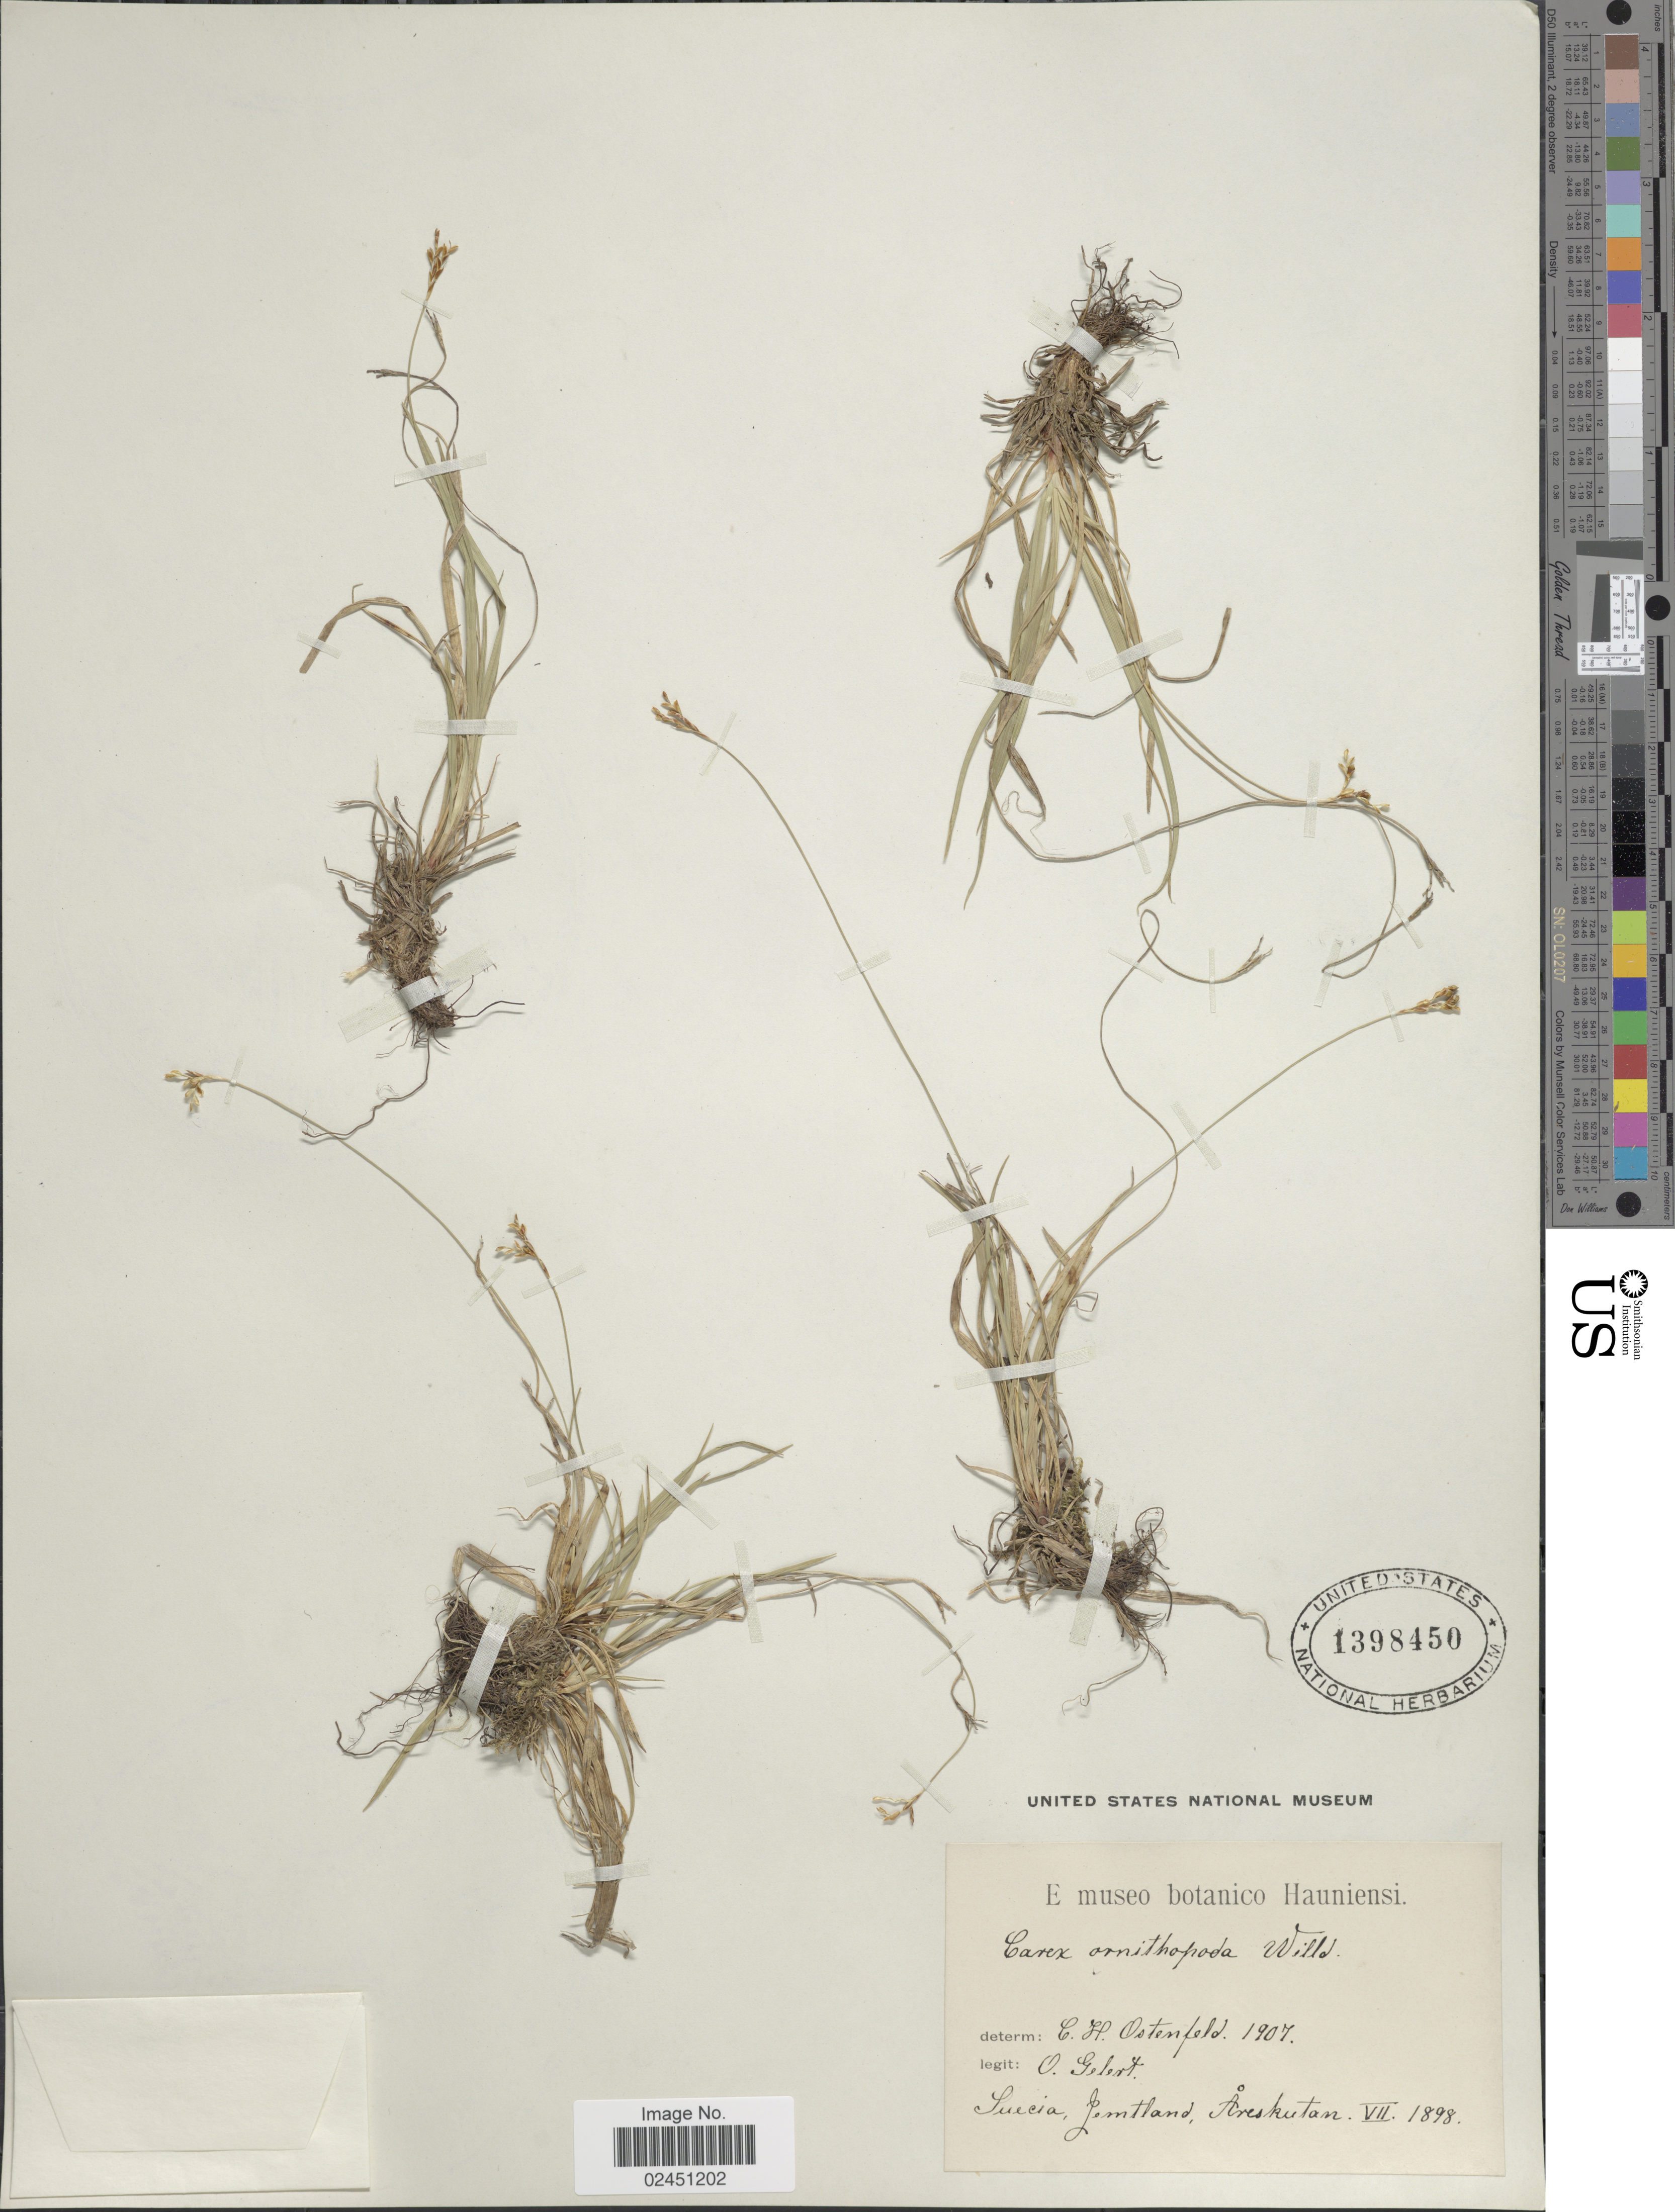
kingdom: Plantae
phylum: Tracheophyta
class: Liliopsida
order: Poales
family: Cyperaceae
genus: Carex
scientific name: Carex ornithopoda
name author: Willd.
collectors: O. Gelert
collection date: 1898-07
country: Sweden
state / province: Jämtland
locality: Suecia, Jemtland, Areskutan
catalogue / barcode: US 1398450